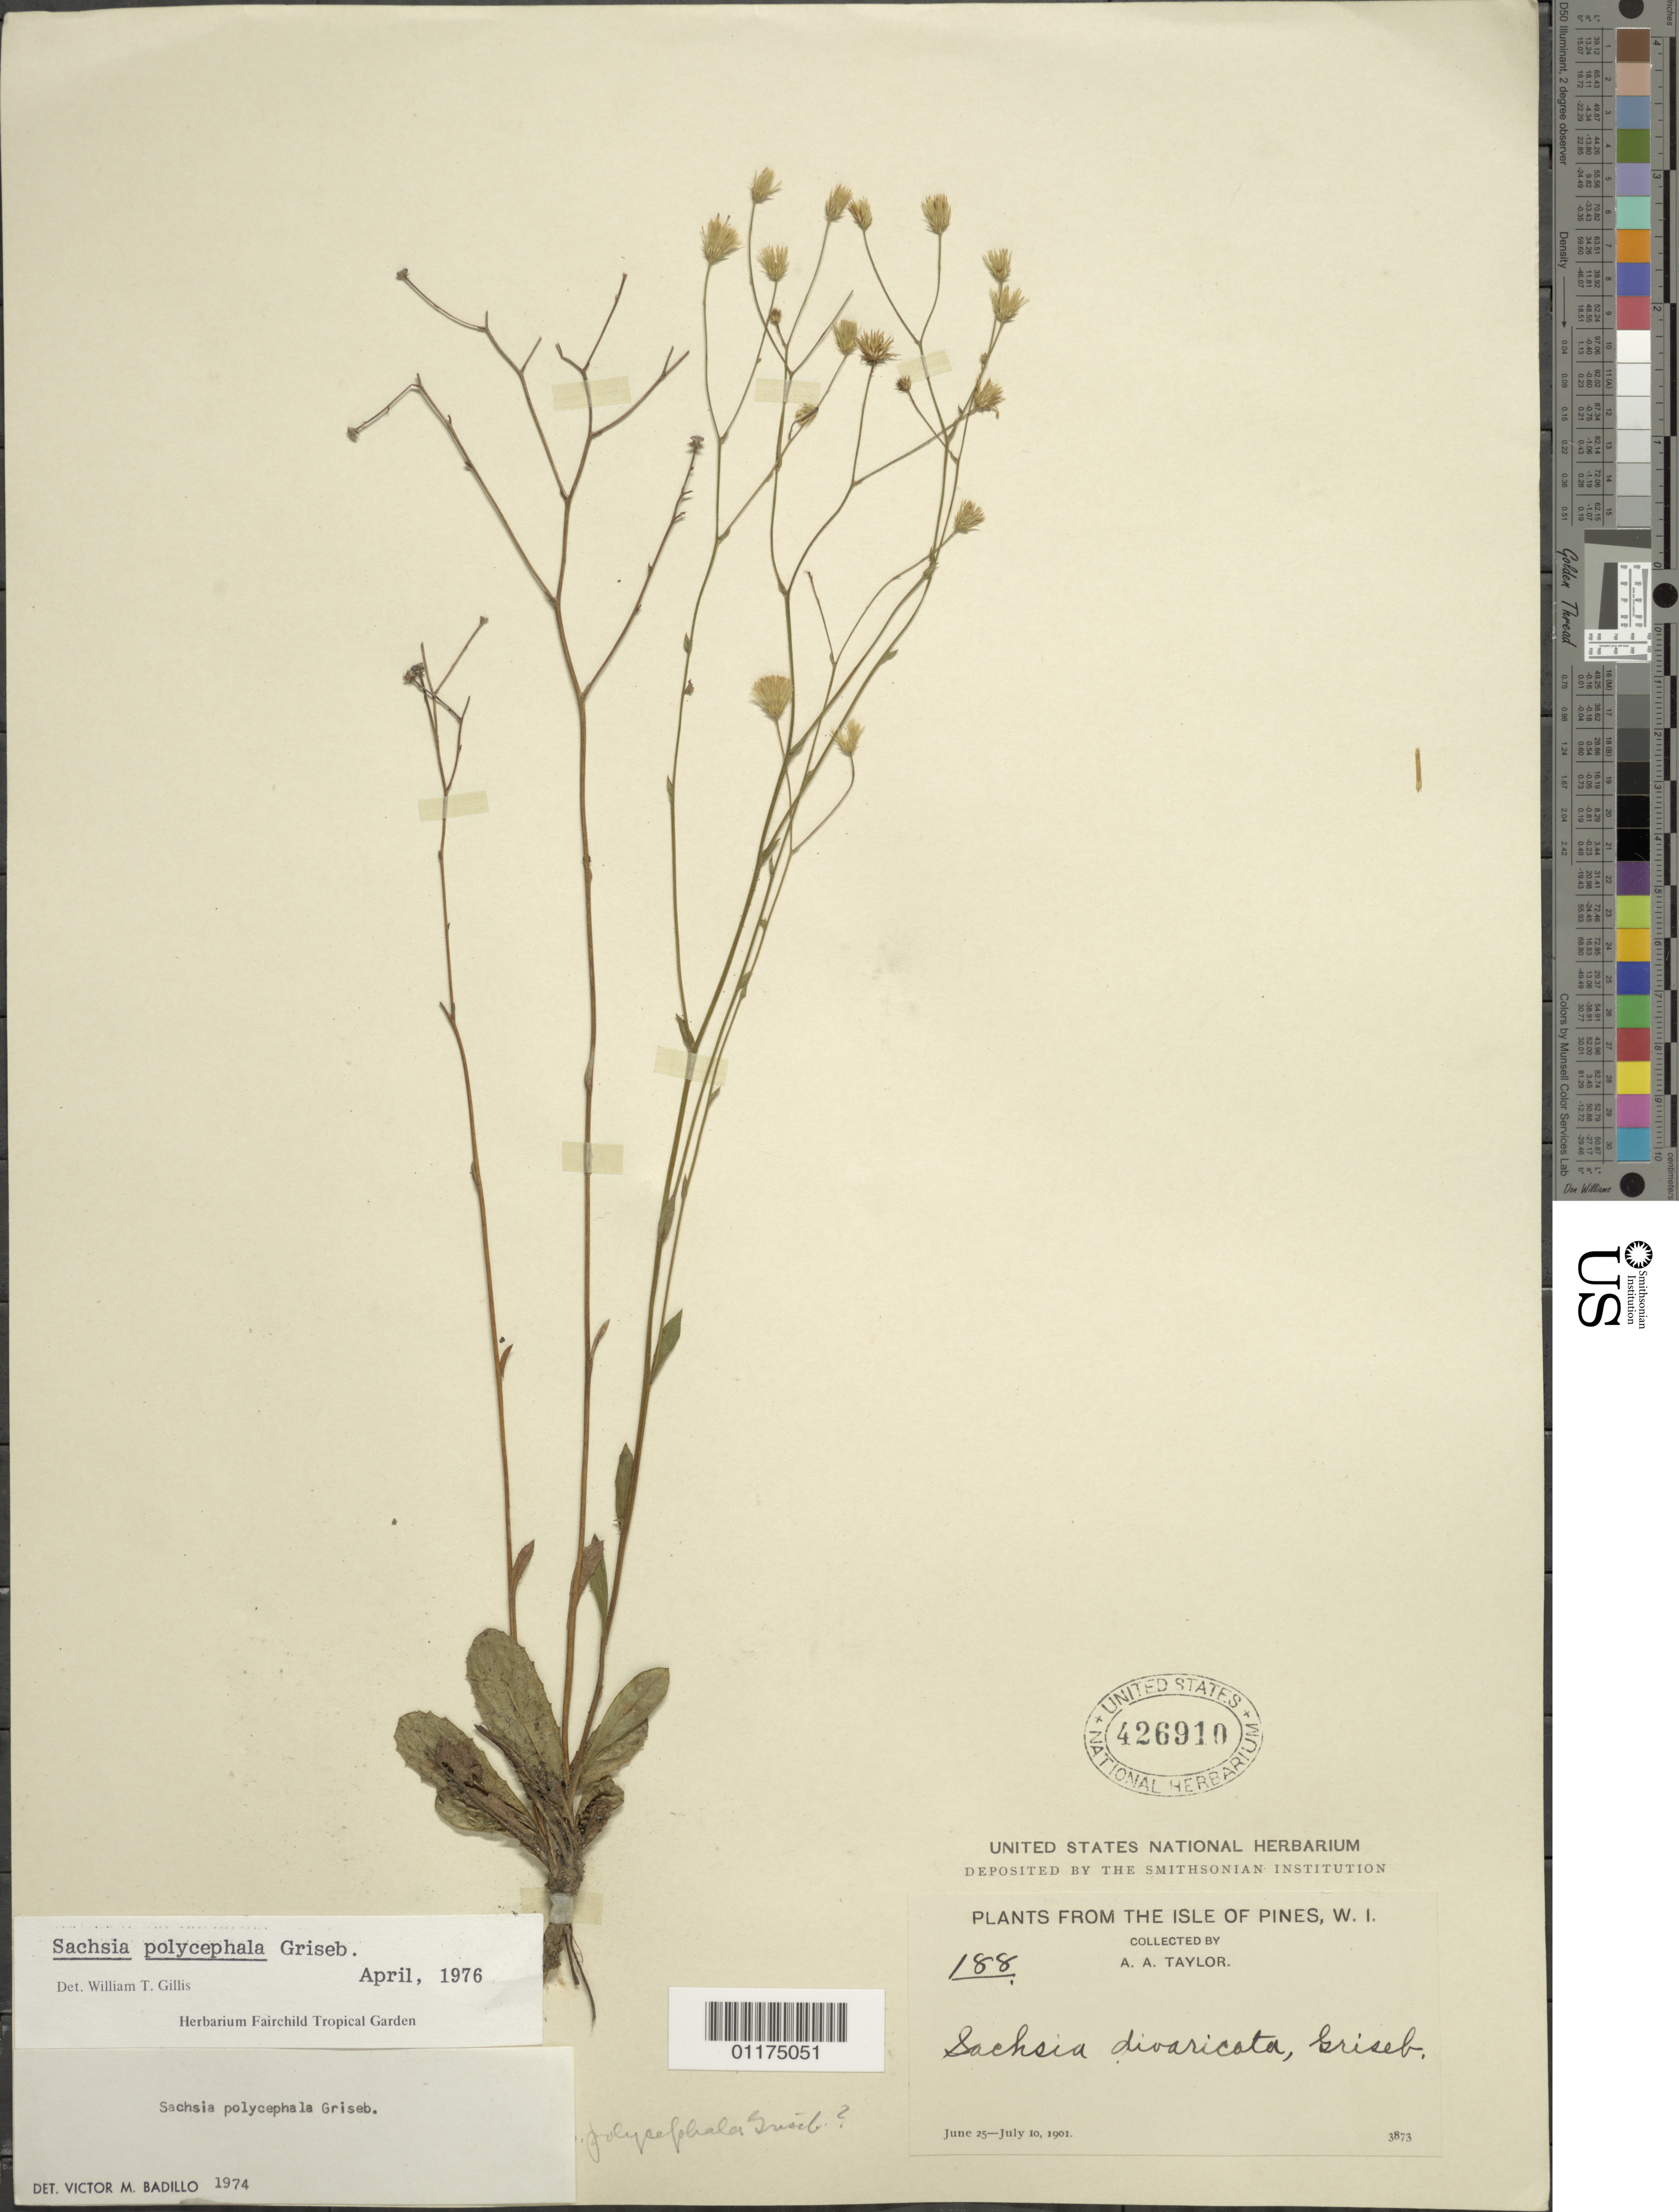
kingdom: Plantae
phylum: Tracheophyta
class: Magnoliopsida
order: Asterales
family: Asteraceae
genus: Sachsia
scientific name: Sachsia polycephala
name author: Griseb.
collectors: A. A. Taylor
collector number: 188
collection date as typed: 25 Jun 1901 to 10 Jul 1901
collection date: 1901-06-25/1901-07-10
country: Cuba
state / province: Isla de la Juventud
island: Isla de la Juventud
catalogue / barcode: US 426910